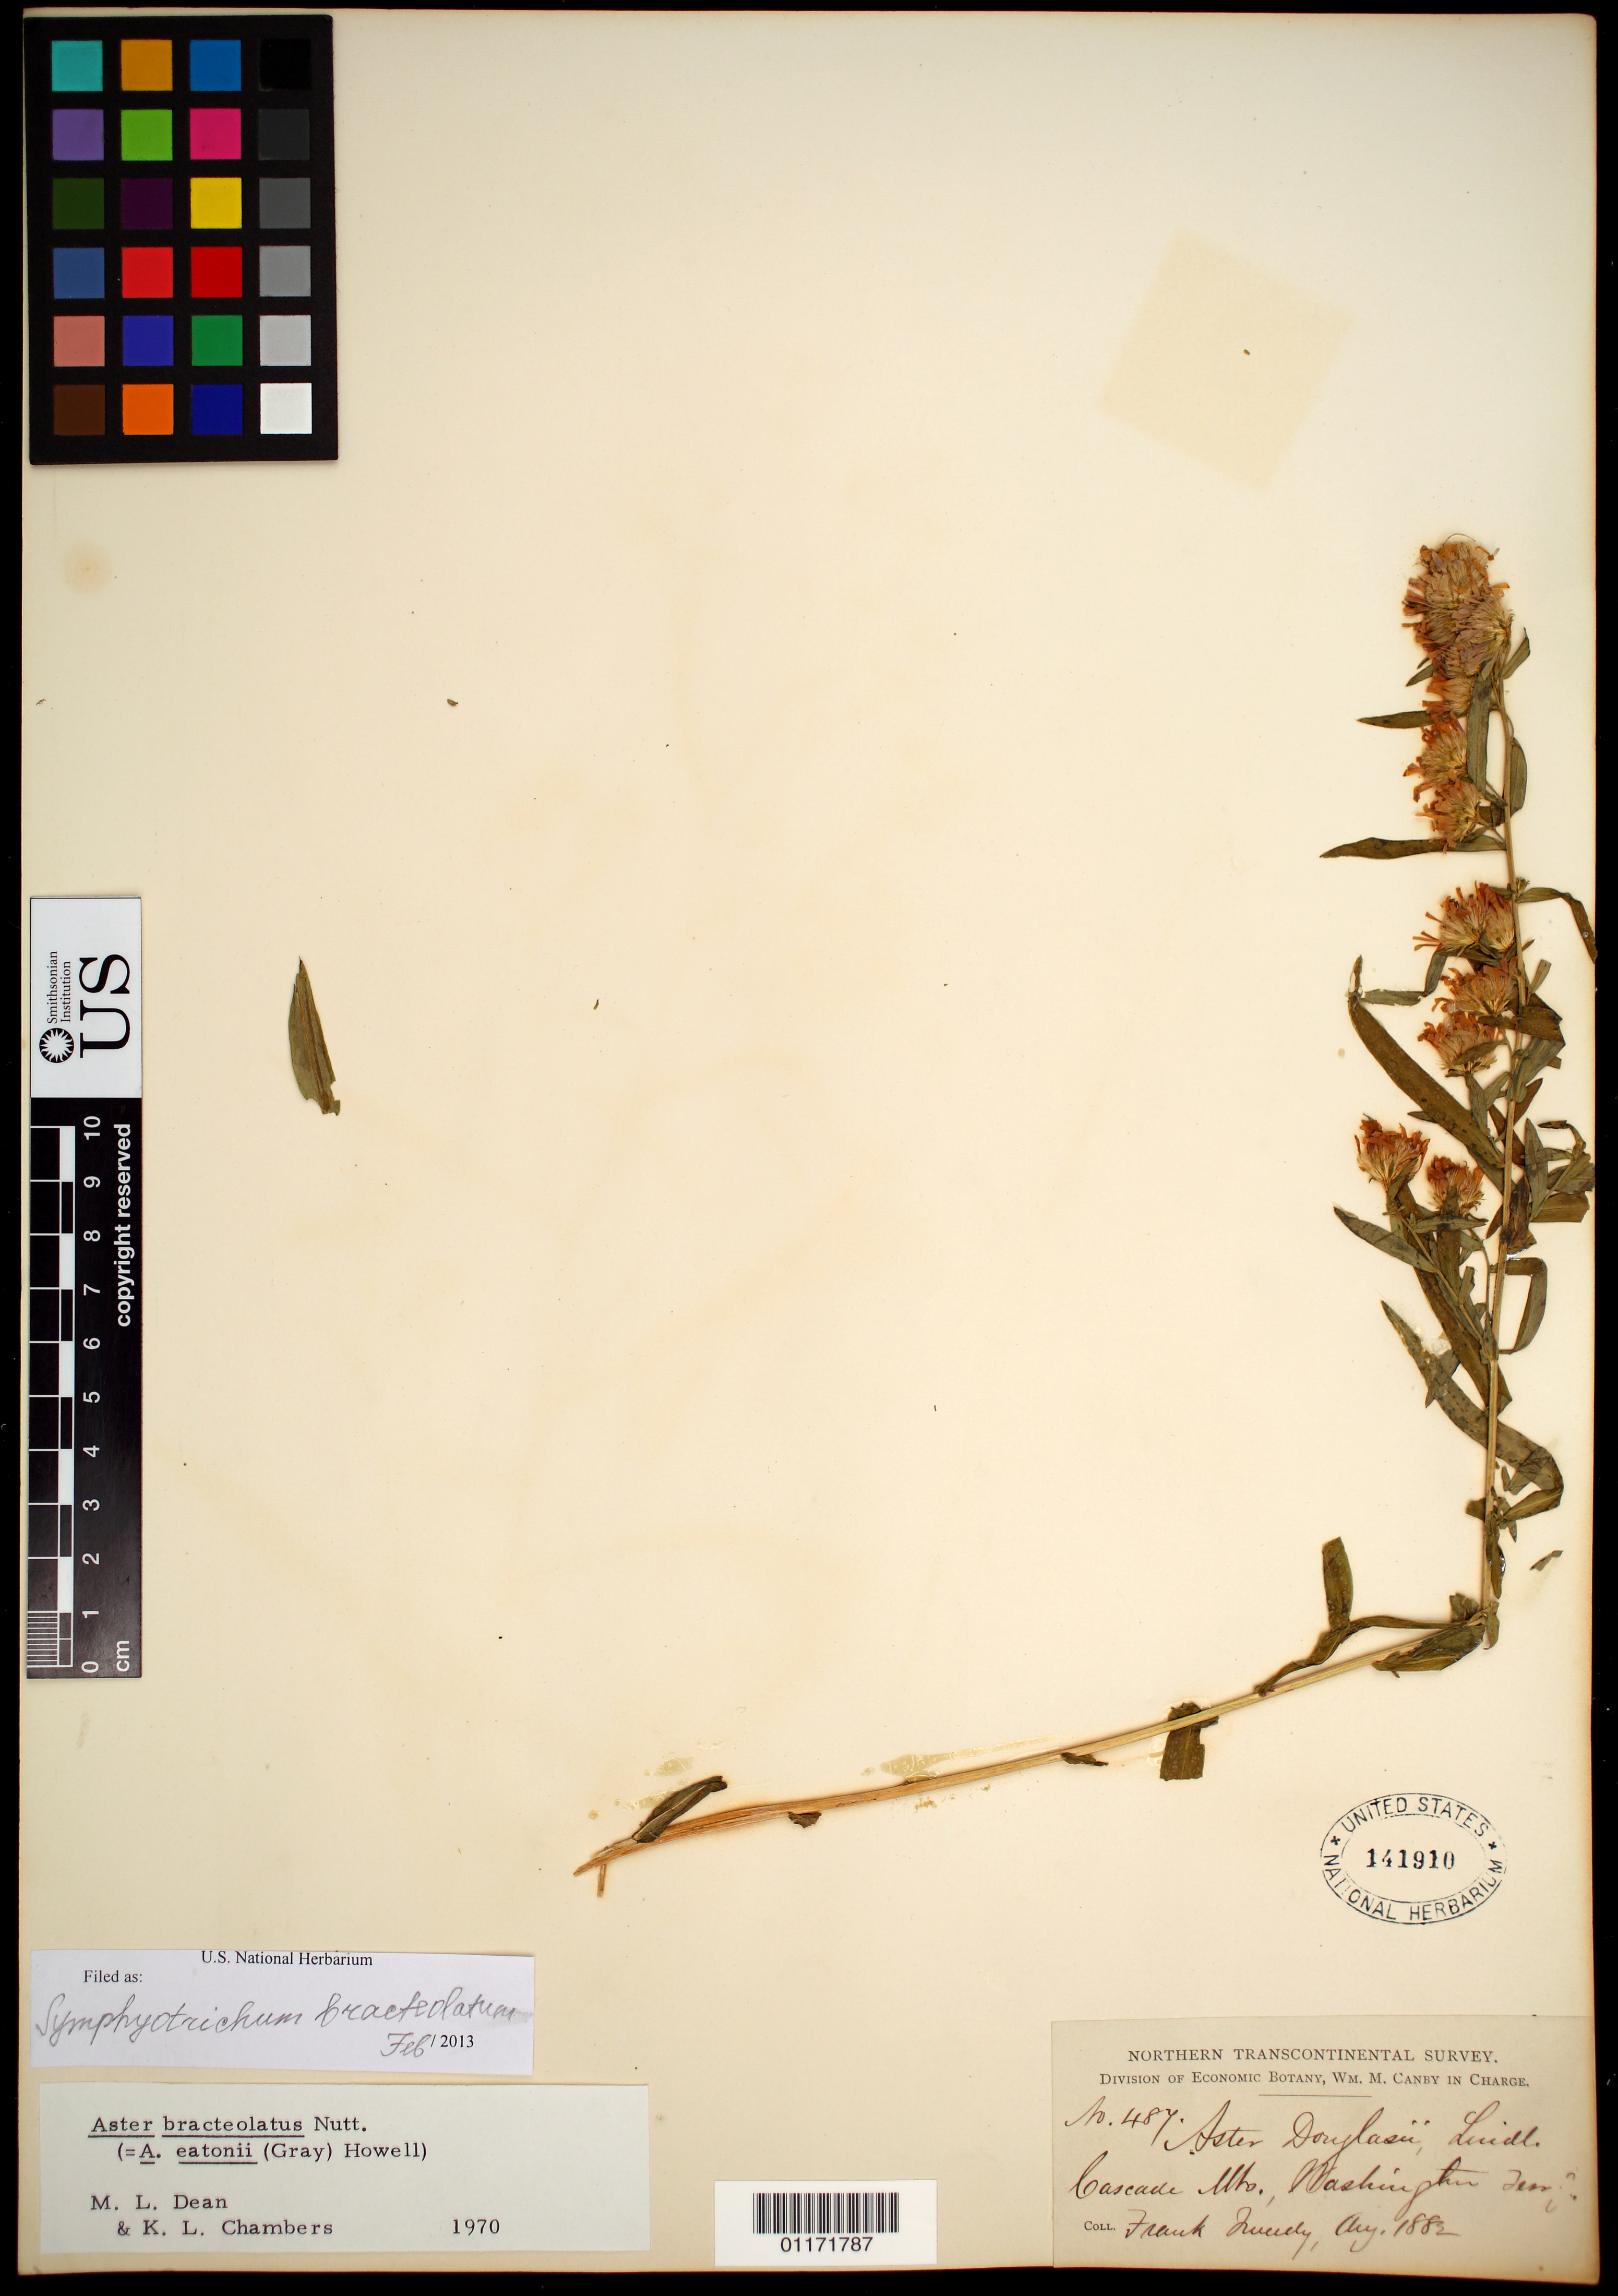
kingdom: Plantae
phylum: Tracheophyta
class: Magnoliopsida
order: Asterales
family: Asteraceae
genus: Symphyotrichum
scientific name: Symphyotrichum bracteolatum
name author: (Nutt.) G.L. Nesom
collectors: F. Tweedy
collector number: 487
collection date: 1882-08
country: United States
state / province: Washington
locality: Cascade Mts.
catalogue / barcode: US 141910